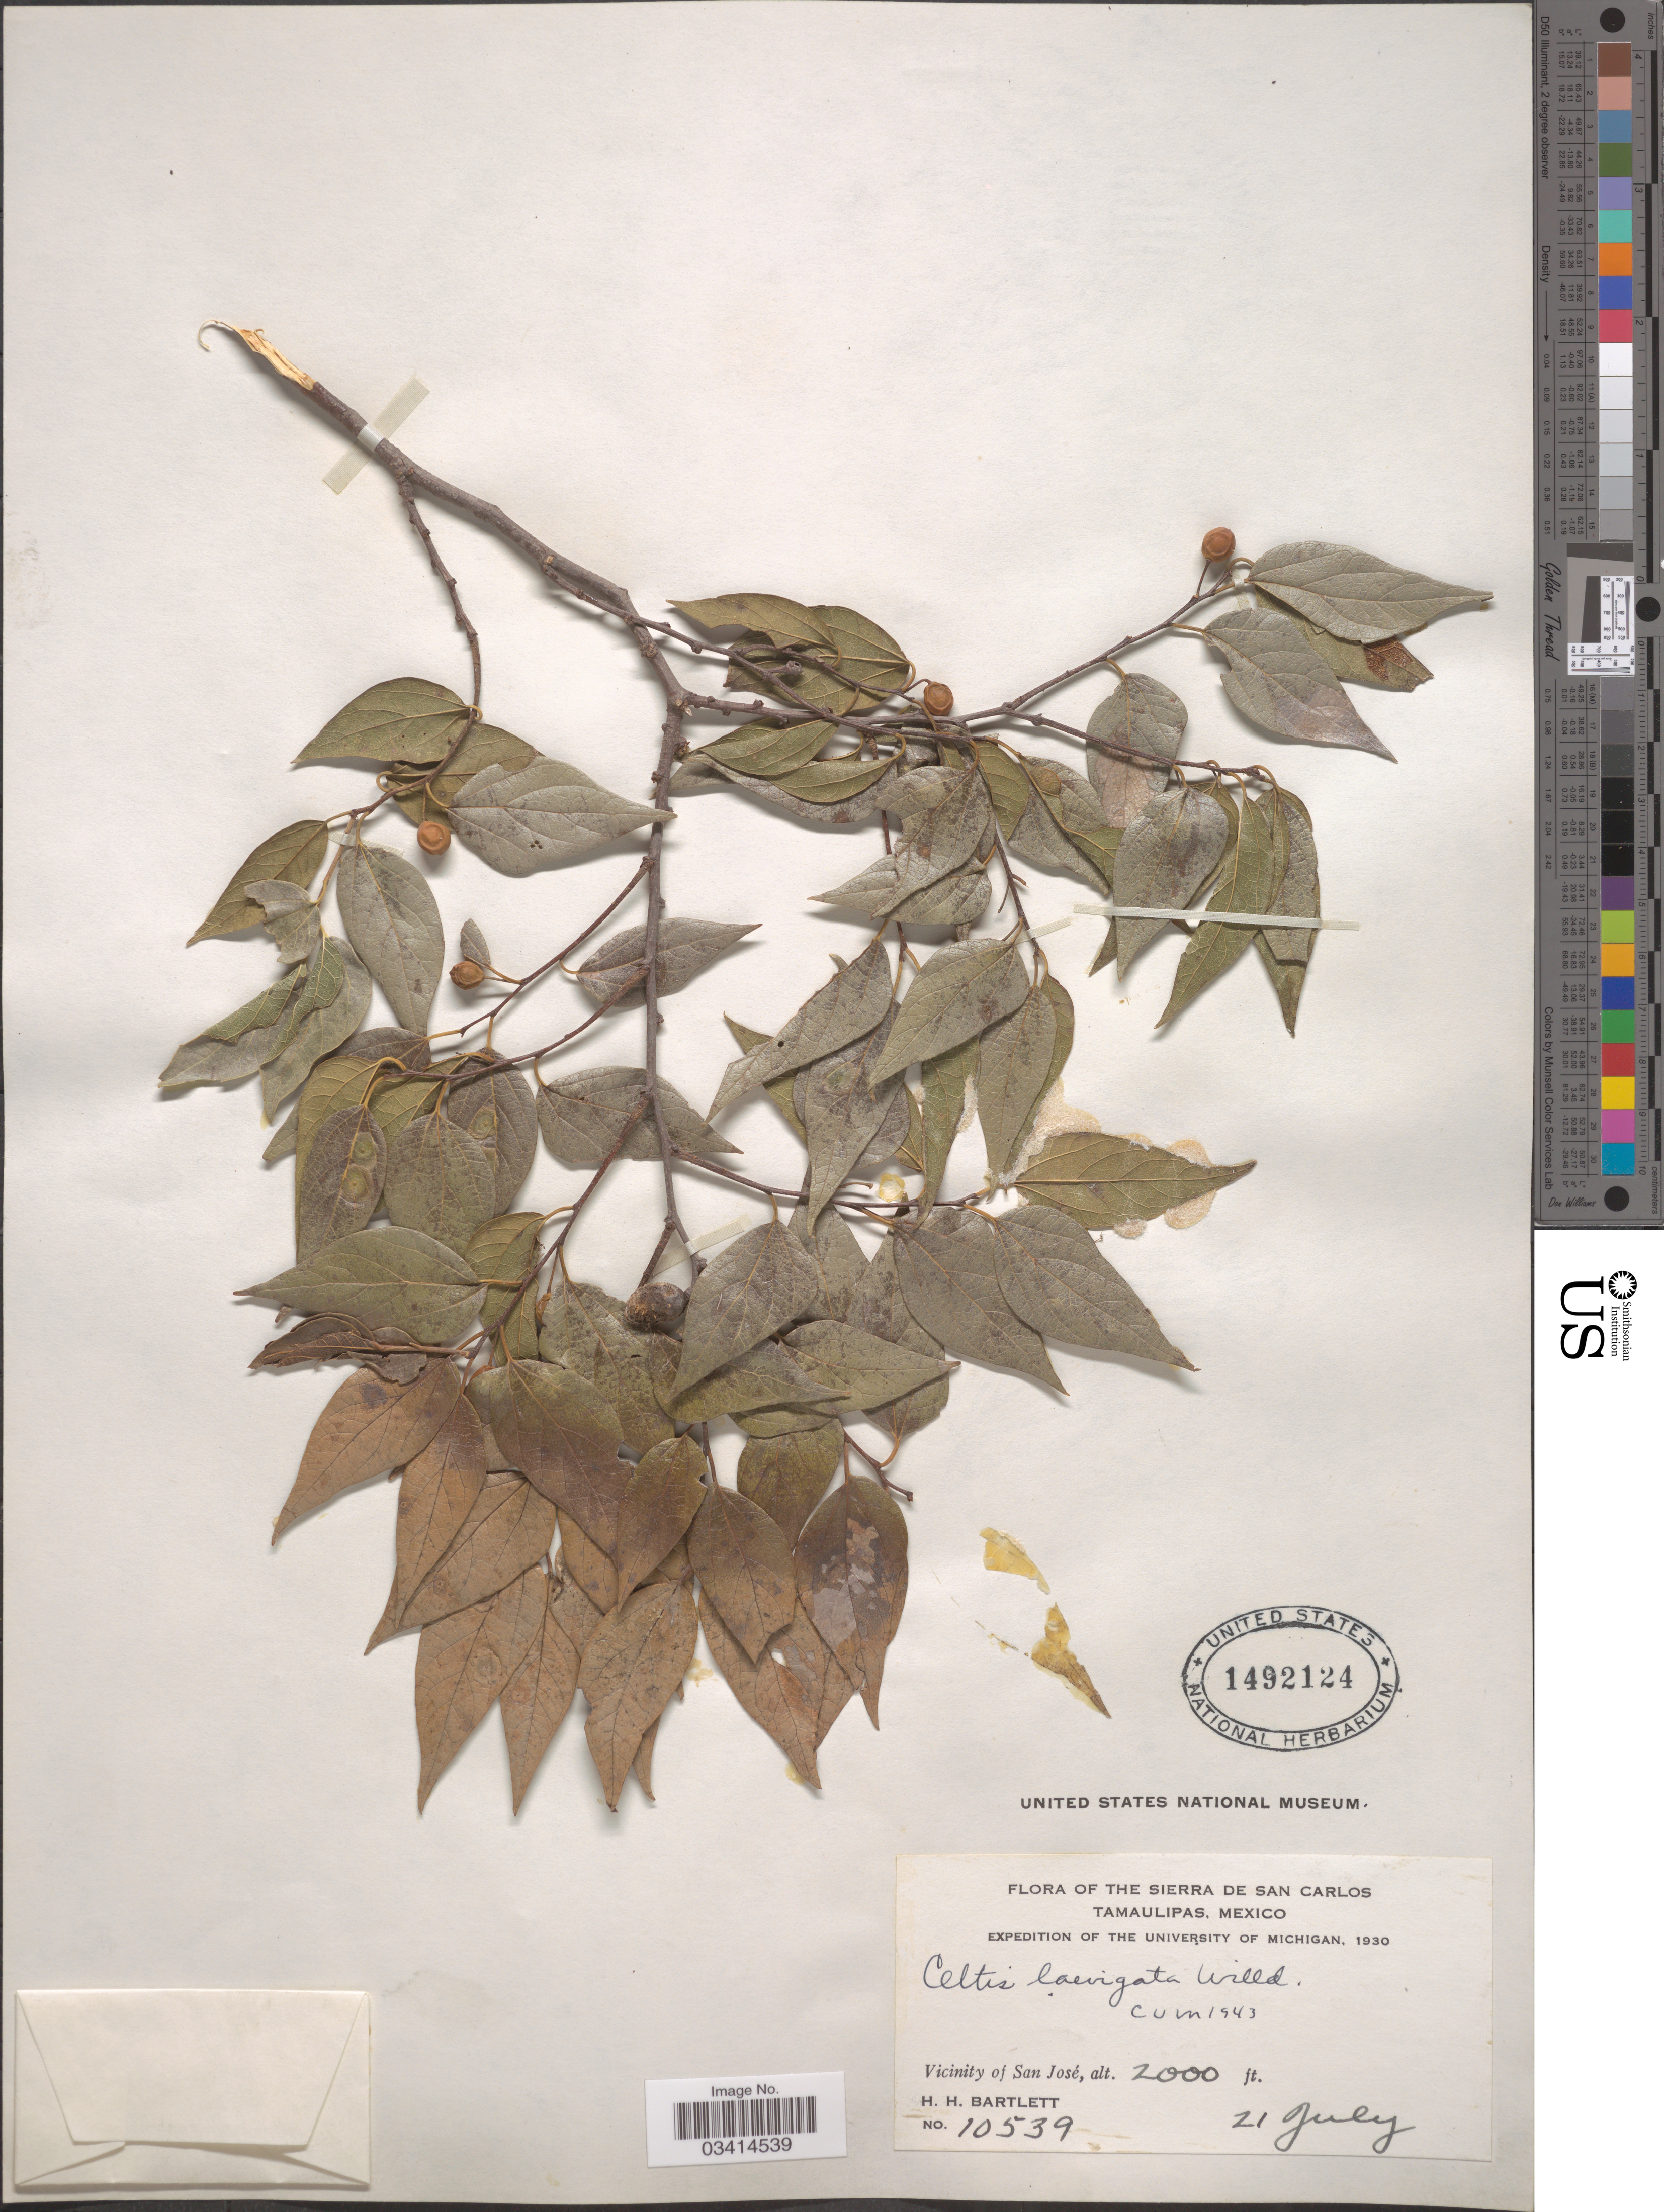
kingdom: Plantae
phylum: Tracheophyta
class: Magnoliopsida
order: Rosales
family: Cannabaceae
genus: Celtis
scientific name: Celtis laevigata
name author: Willd.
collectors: H. H. Bartlett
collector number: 10539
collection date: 1930-07-21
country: Mexico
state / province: Tamaulipas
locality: The Sierra de San Carlos. Vicinity of San José.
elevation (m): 610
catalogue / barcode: US 1492124